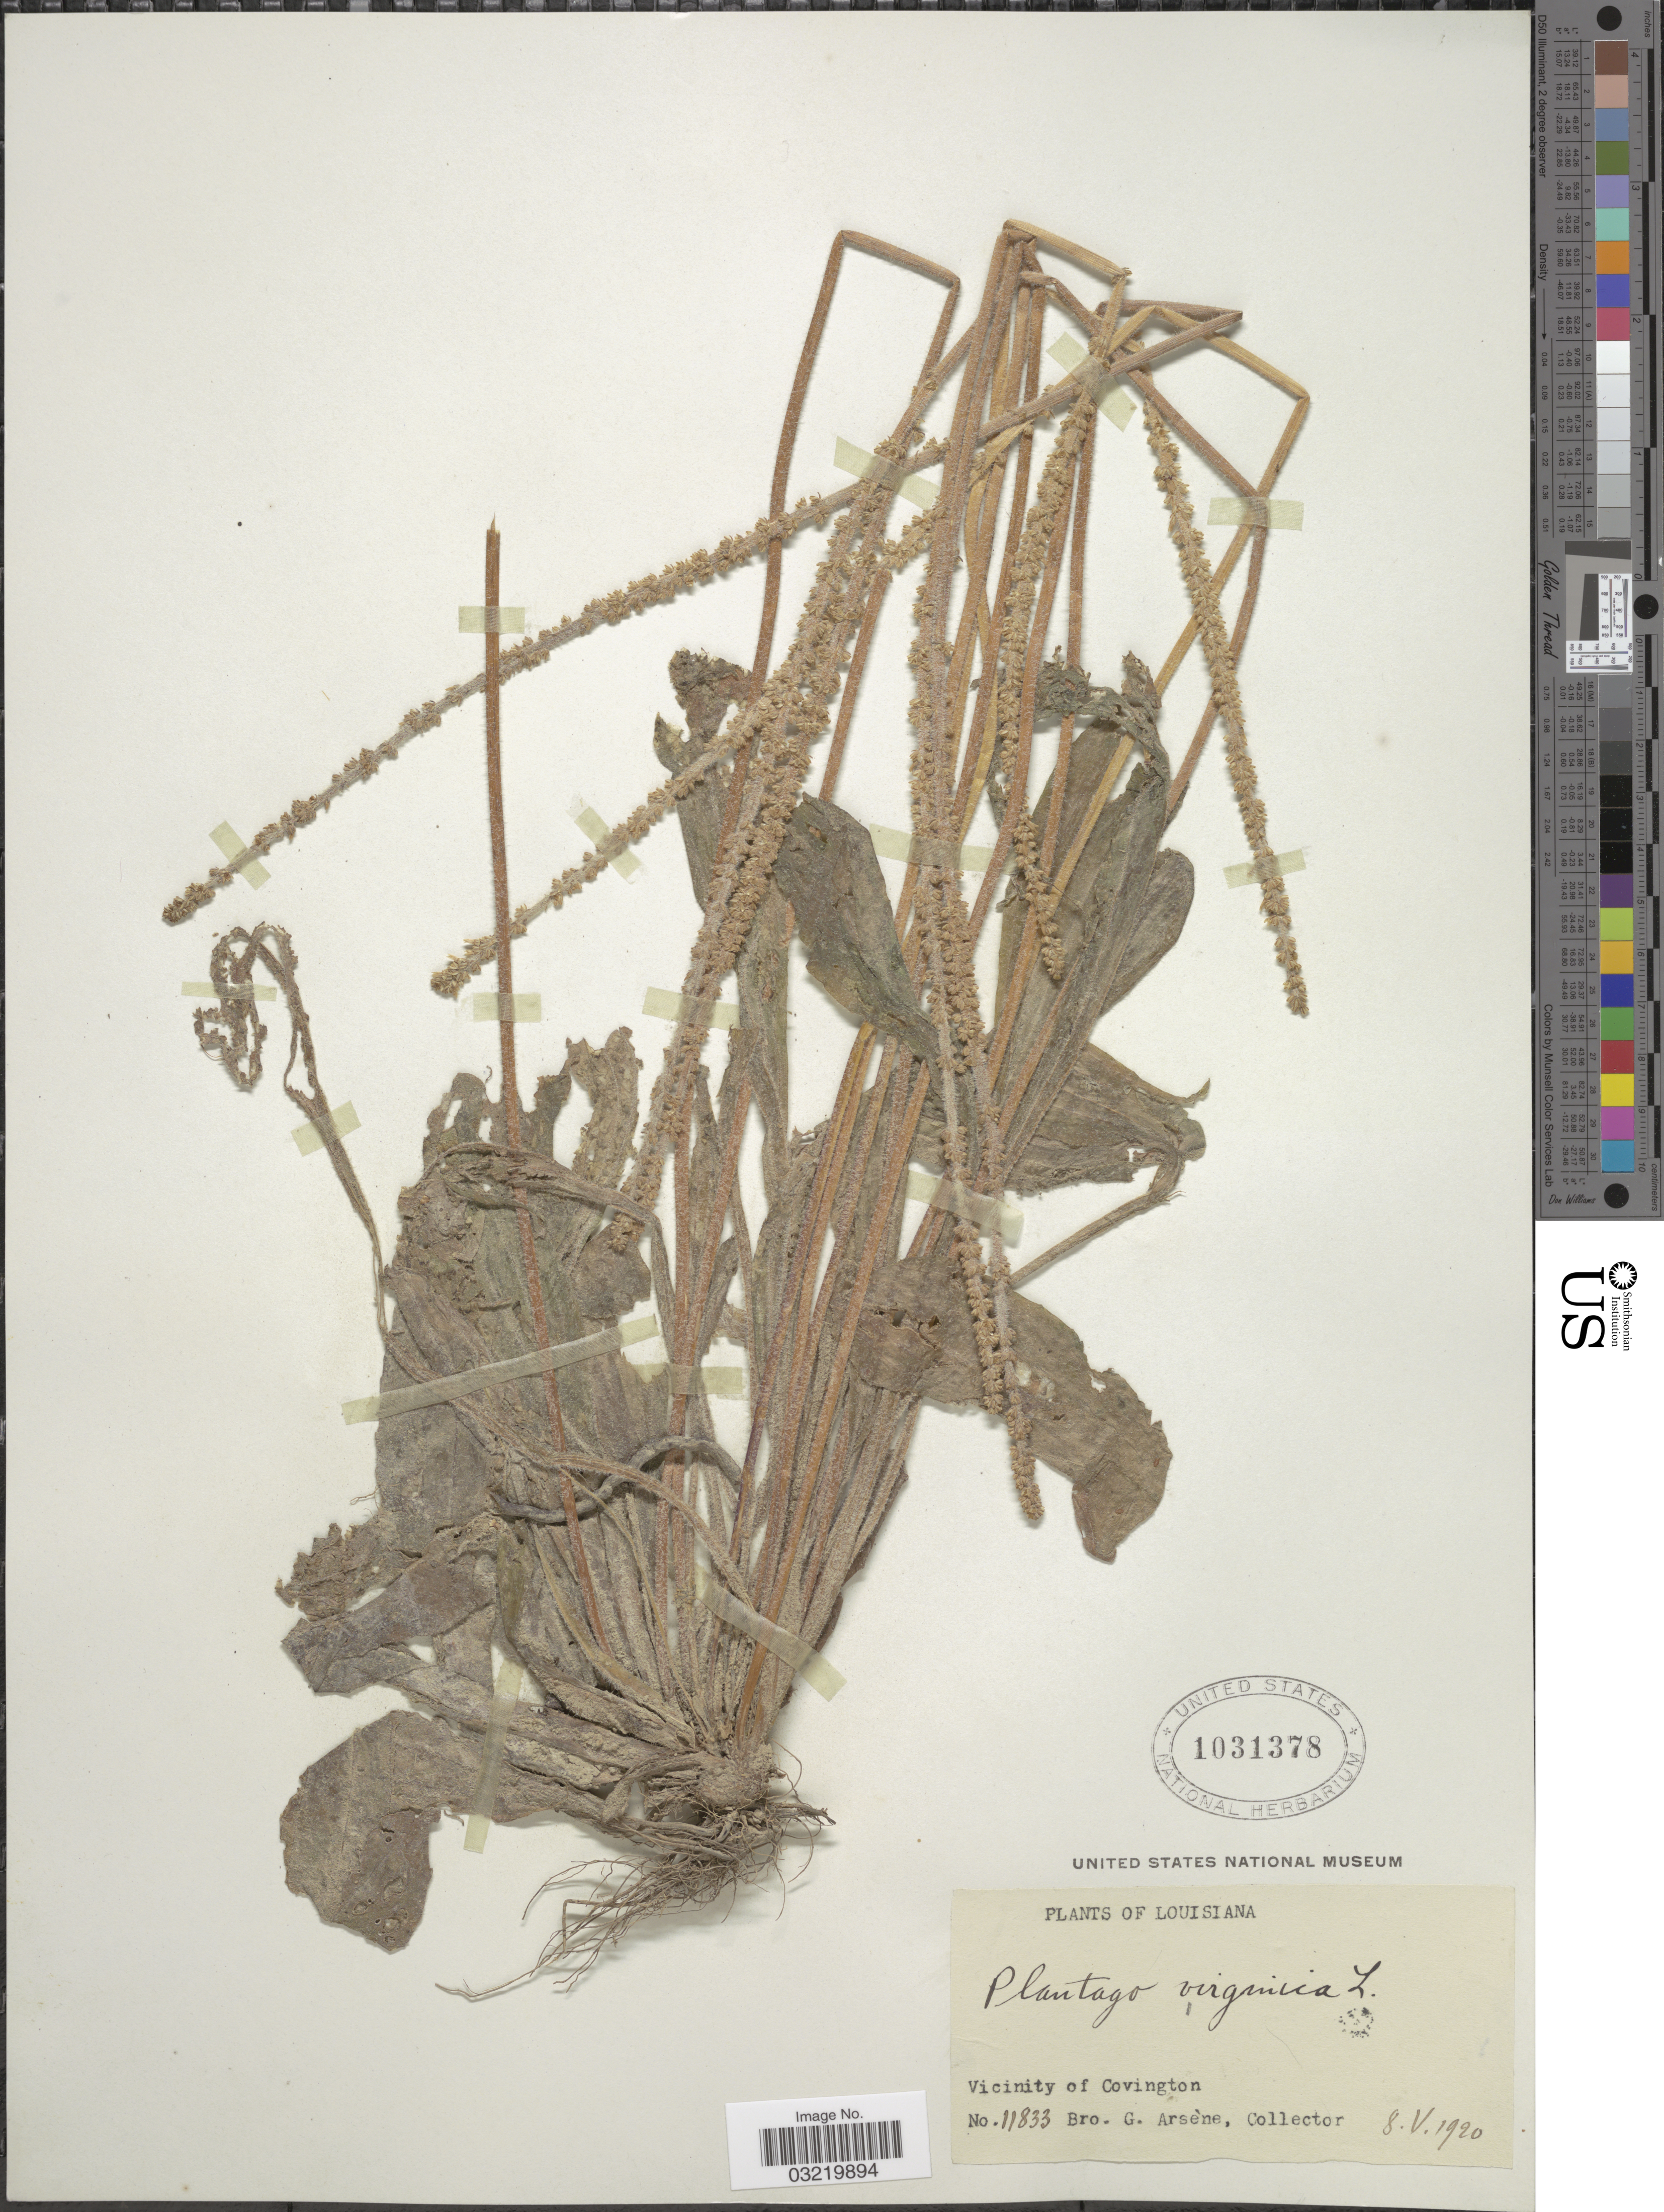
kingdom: Plantae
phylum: Tracheophyta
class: Magnoliopsida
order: Lamiales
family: Plantaginaceae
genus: Plantago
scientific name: Plantago virginica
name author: L.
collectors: Bro. G. Arsène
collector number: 11833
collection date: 1920-05-08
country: United States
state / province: Louisiana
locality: Vicinity of Covington.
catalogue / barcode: US 1031378